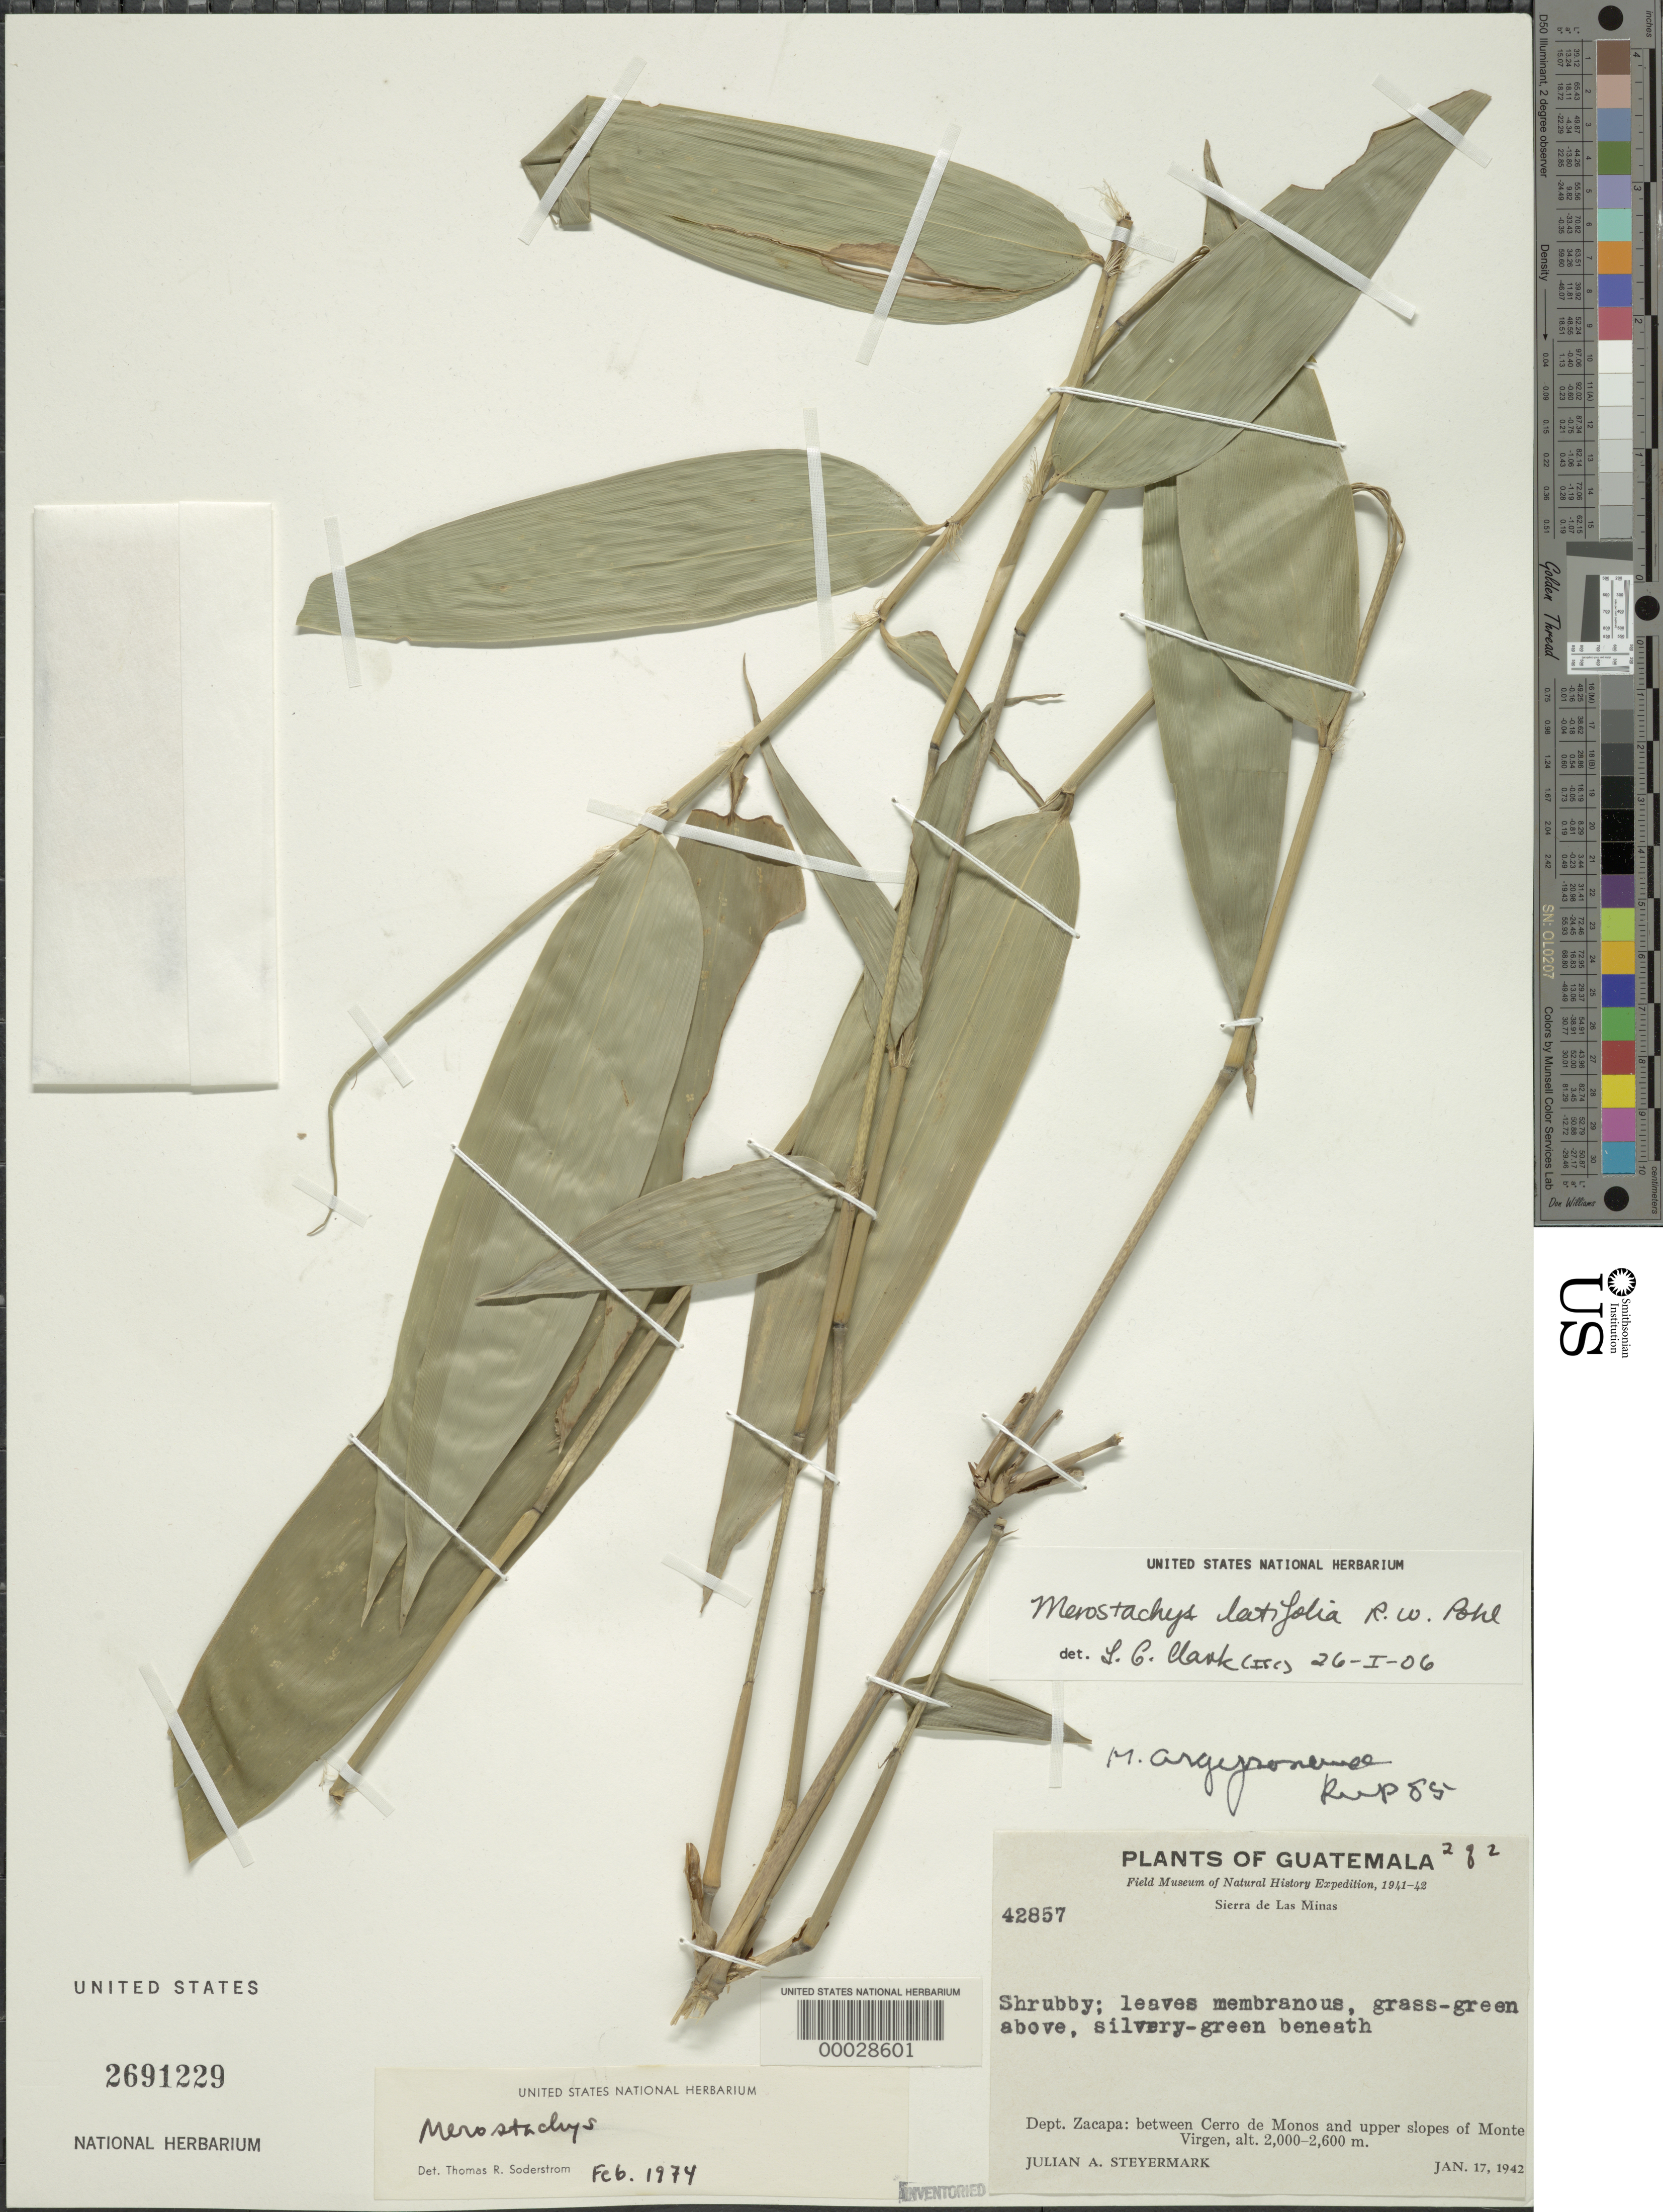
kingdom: Plantae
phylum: Tracheophyta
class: Liliopsida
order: Poales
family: Poaceae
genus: Merostachys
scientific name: Merostachys latifolia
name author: R.W. Pohl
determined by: Clark, Lynn G., (ISC), Iowa State University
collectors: J. Steyermark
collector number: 42857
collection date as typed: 17 Jan 1942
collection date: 1942-01-17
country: Guatemala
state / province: Zacapa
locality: Cero de monos, monte virgen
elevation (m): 2000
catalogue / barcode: US 2691229